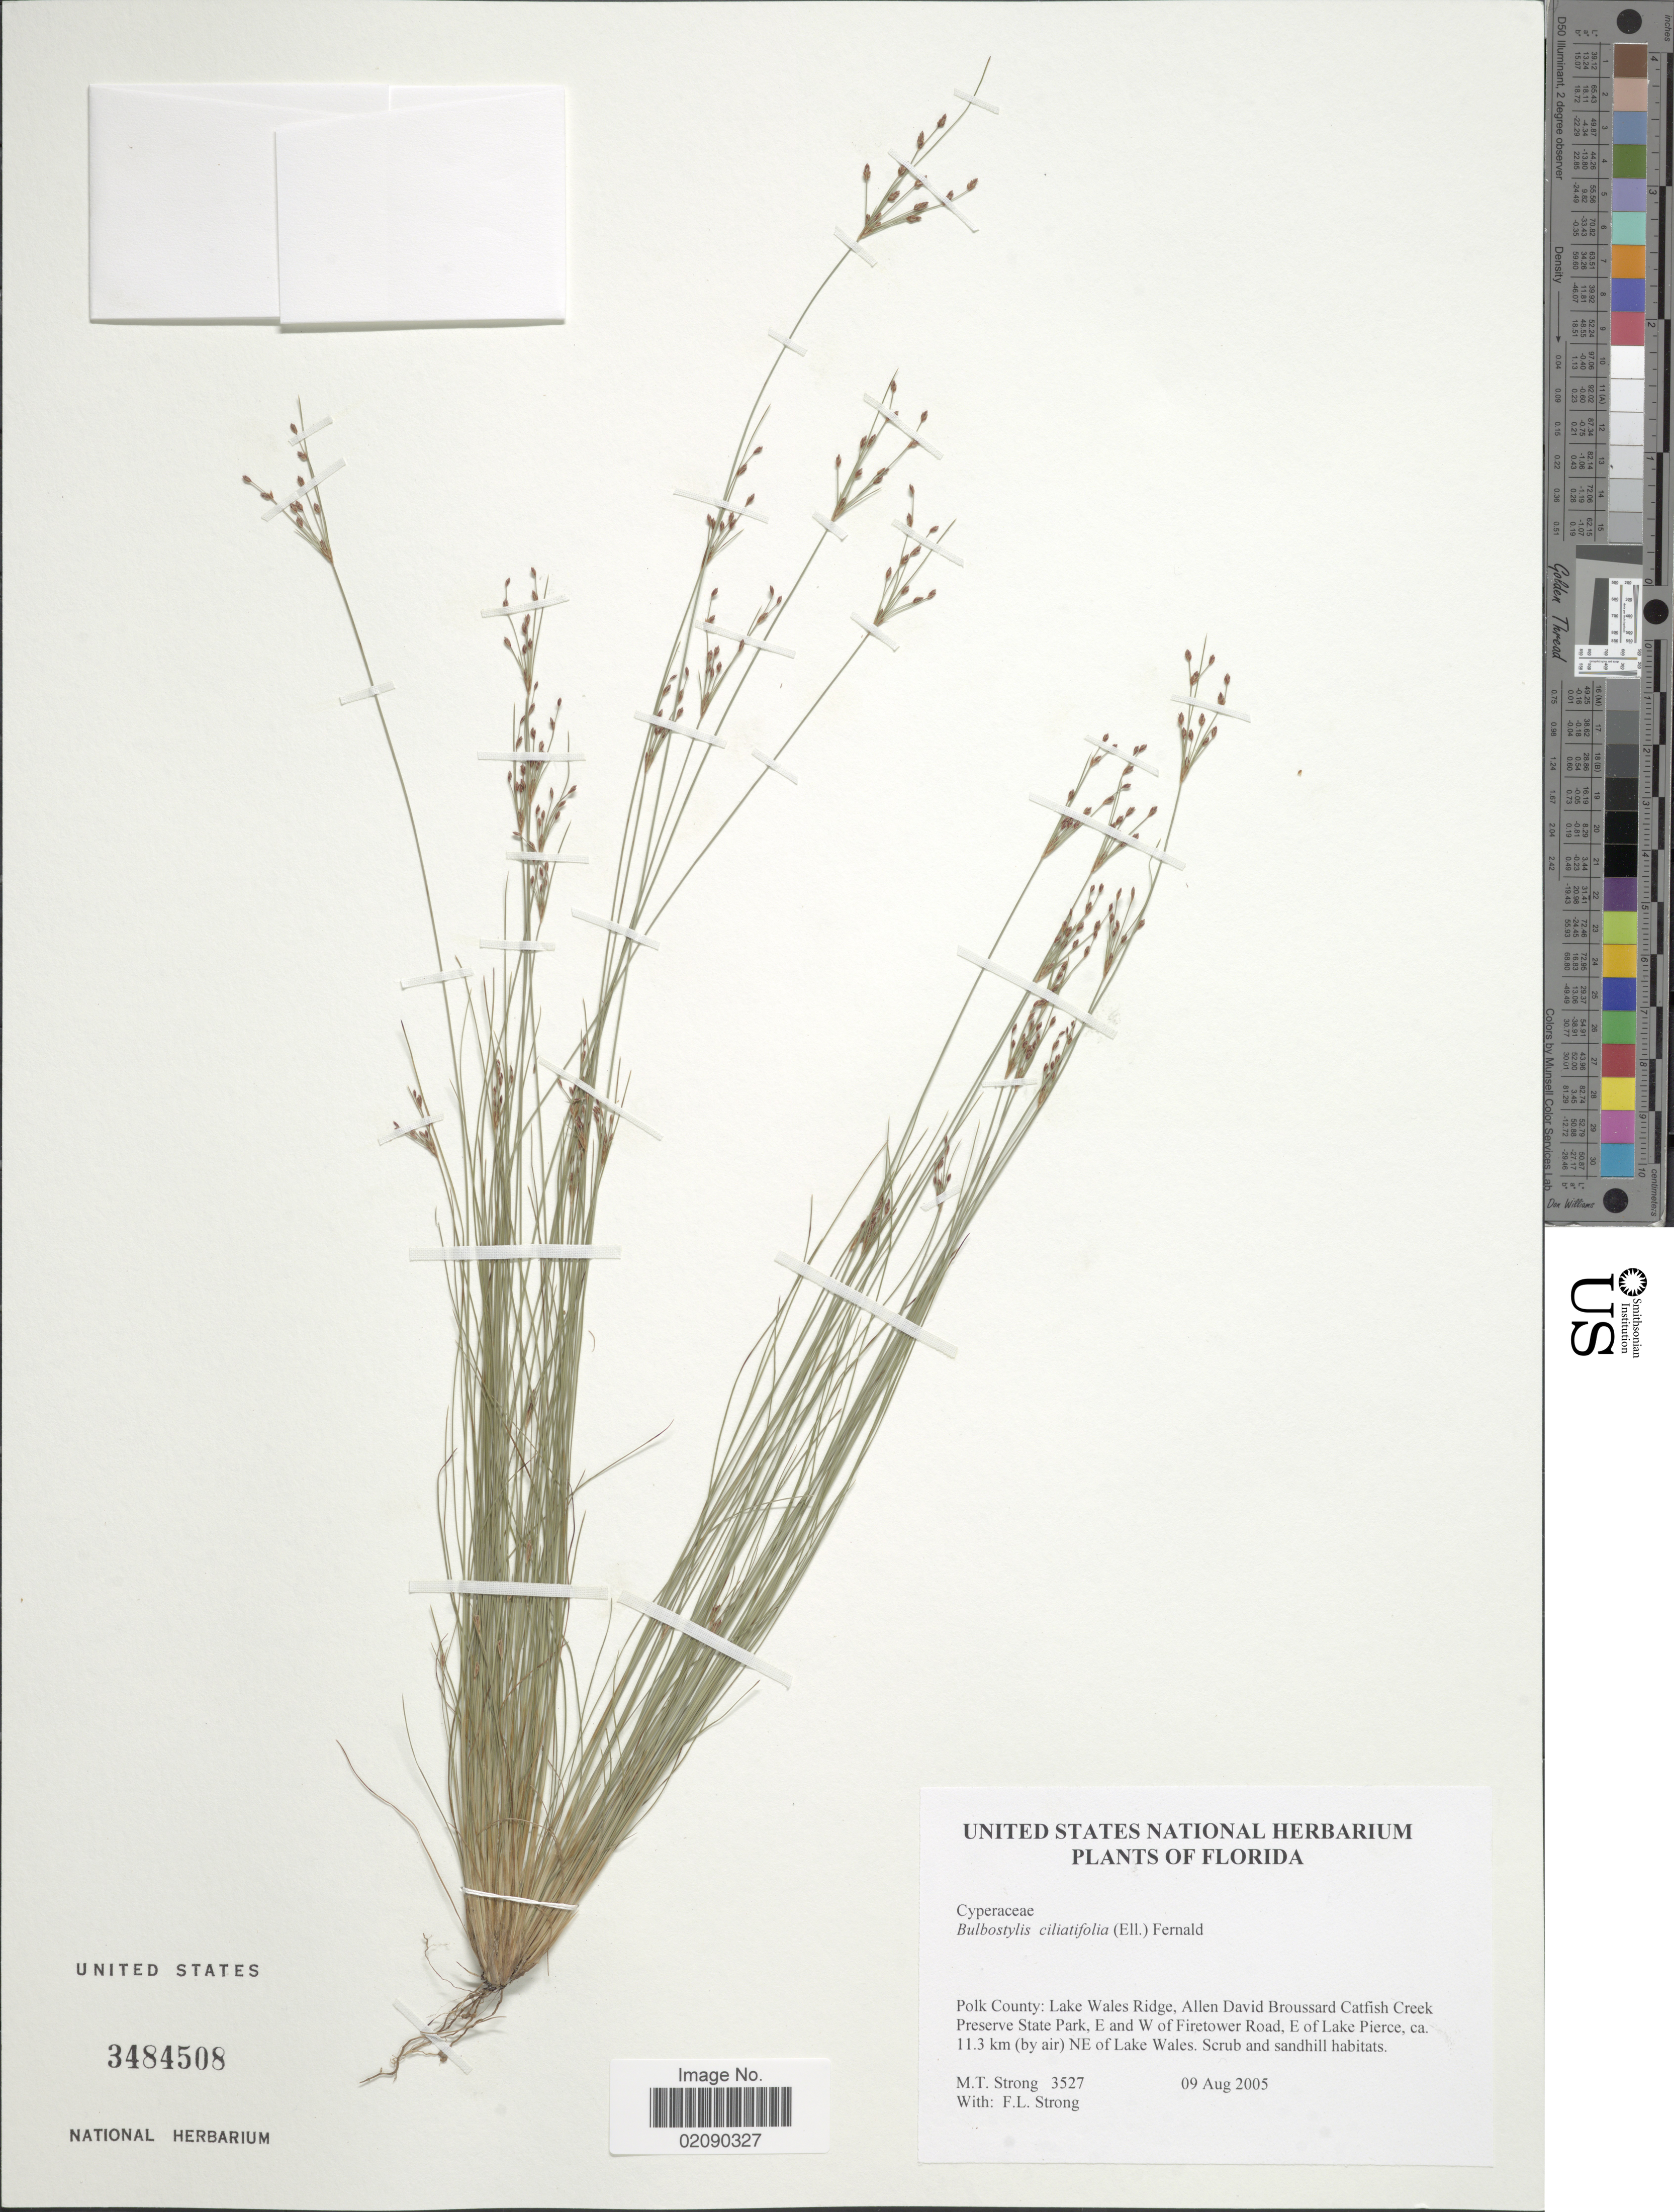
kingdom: Plantae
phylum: Tracheophyta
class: Liliopsida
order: Poales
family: Cyperaceae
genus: Bulbostylis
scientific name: Bulbostylis ciliatifolia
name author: (Elliott) Fernald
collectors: M. T. Strong & F. L. Strong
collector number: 3527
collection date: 2005-08-09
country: United States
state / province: Florida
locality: Polk County: Lake Wales Ridge, Allen David Broussard Catfish Creek Preserve State Park, E and W of Firetower Road, E of Lake Pierce, ca11.3 km (by air) NE of Lake Wales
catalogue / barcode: US 3484508